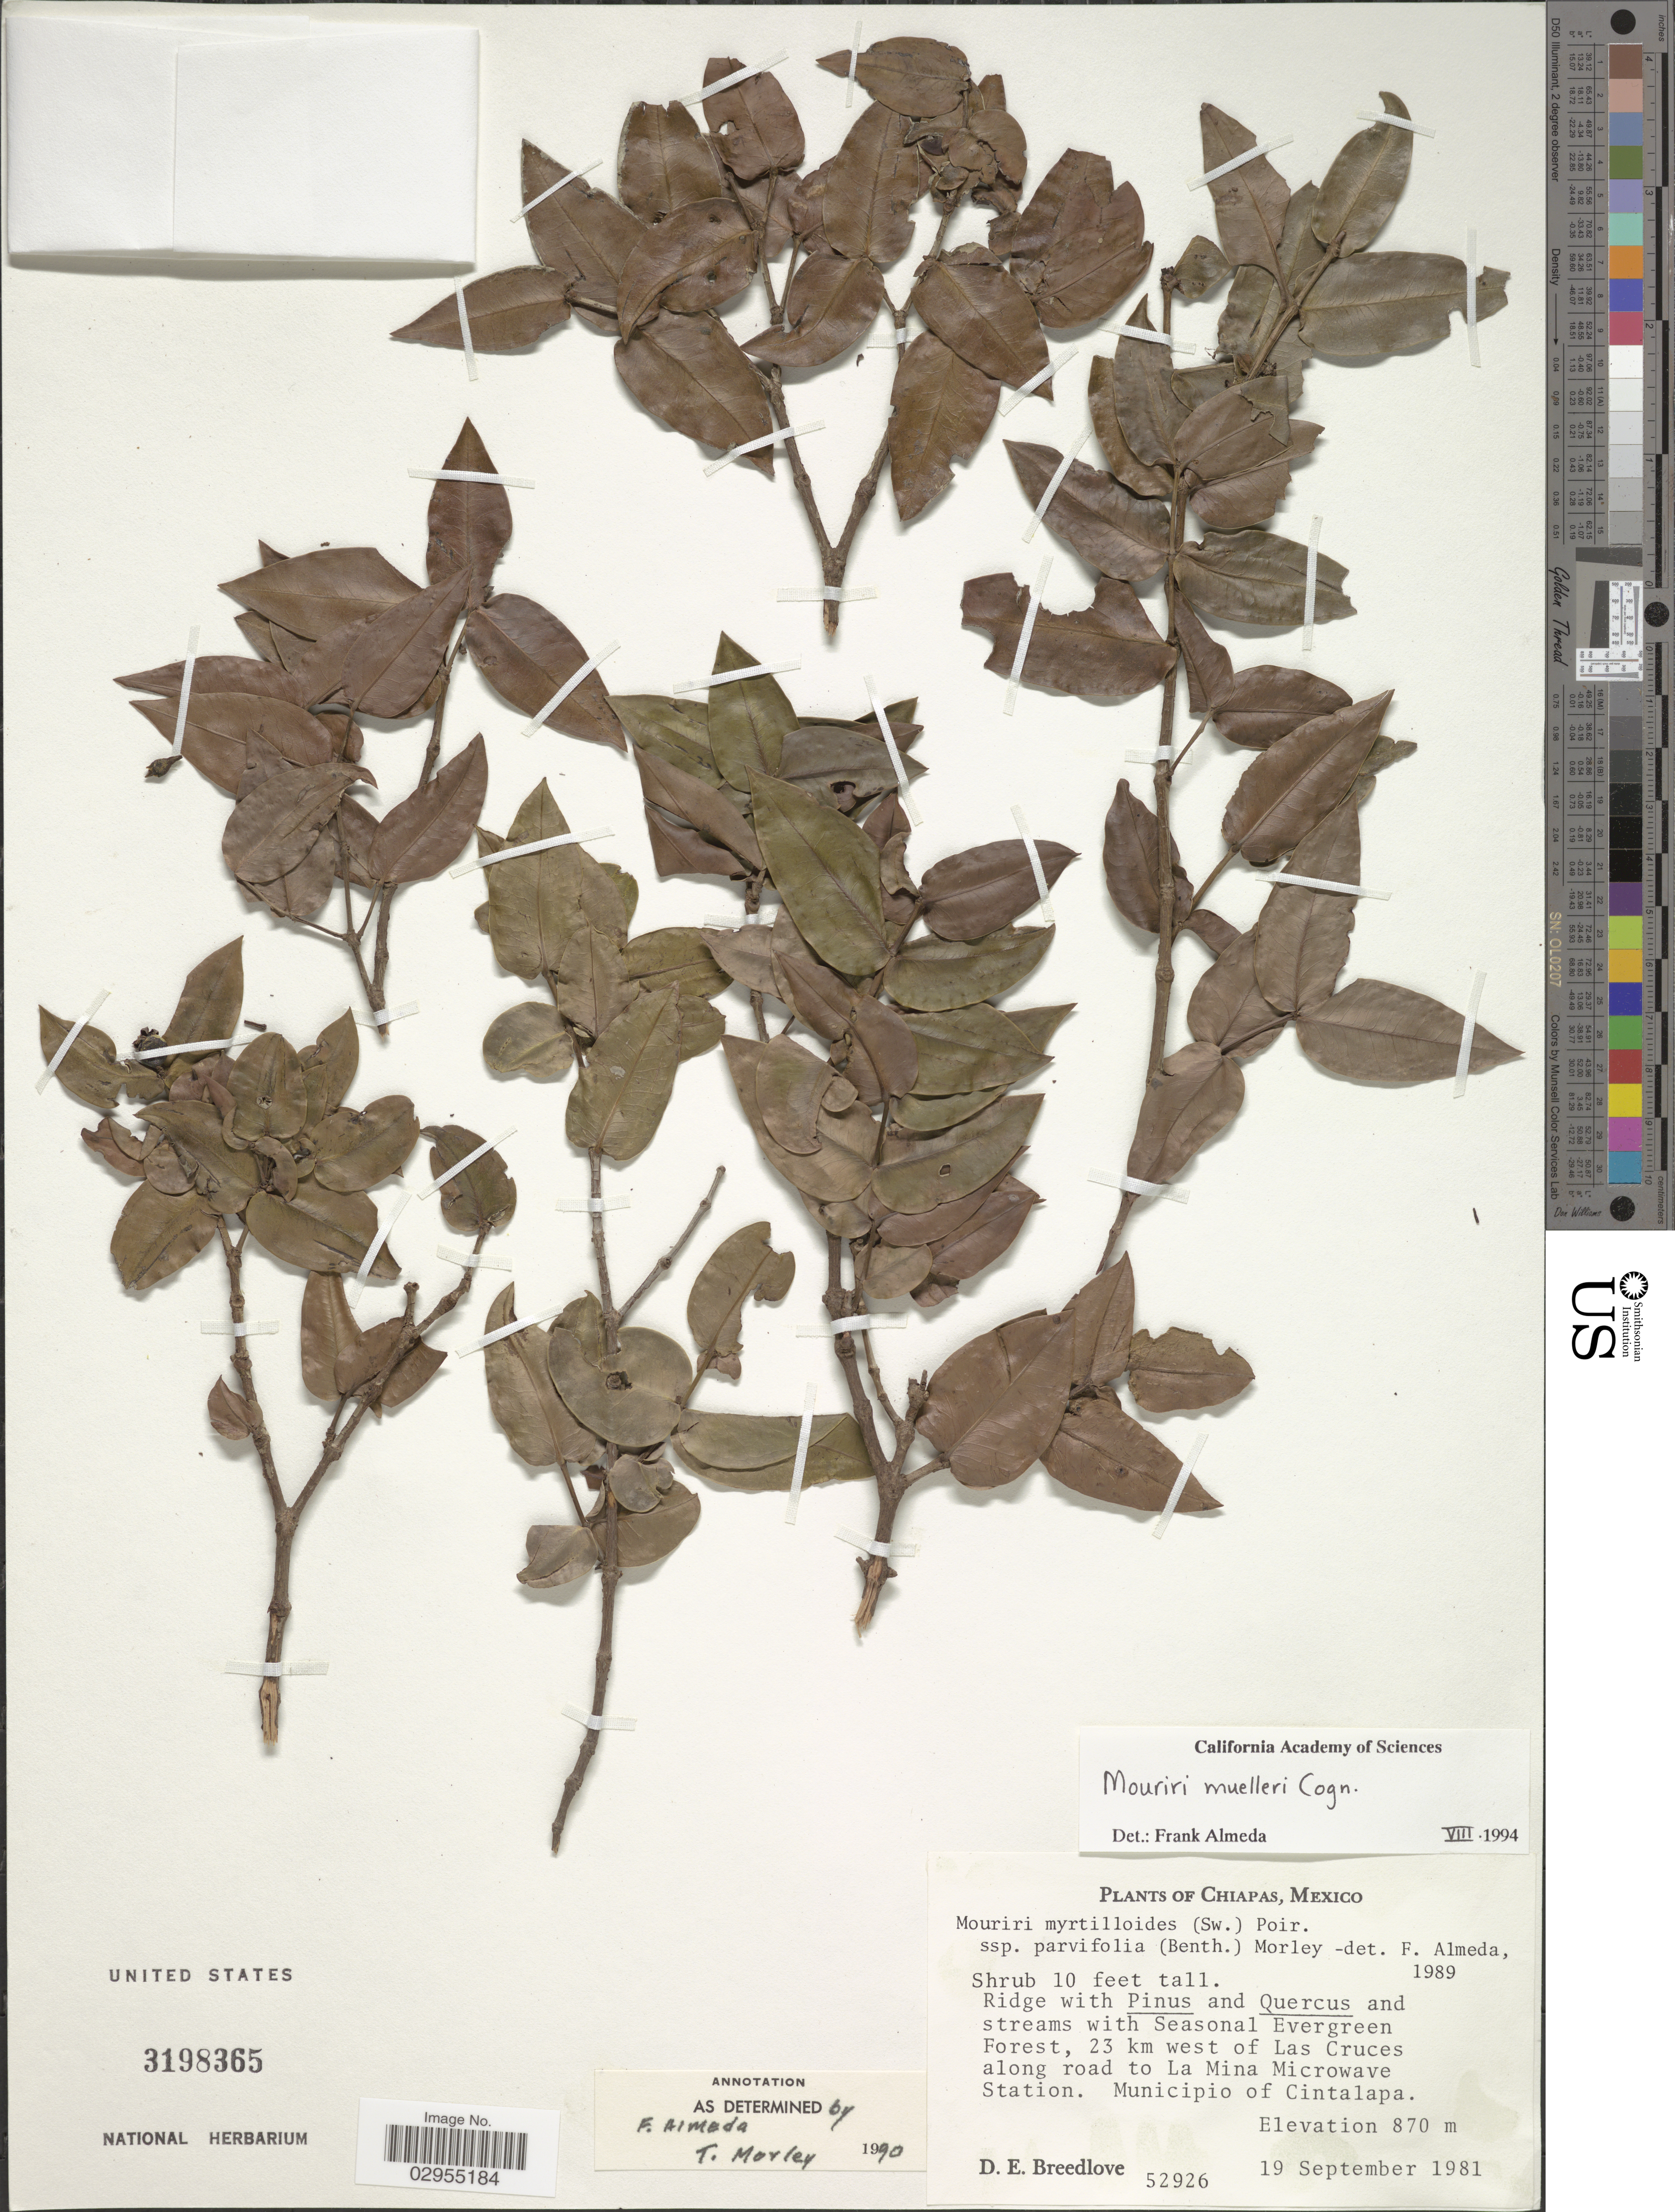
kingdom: Plantae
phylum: Tracheophyta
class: Magnoliopsida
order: Myrtales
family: Melastomataceae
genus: Mouriri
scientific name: Mouriri muelleri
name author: Cogn.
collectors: D. E. Breedlove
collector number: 52926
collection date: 1981-09-19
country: Mexico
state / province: Chiapas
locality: Seasonal Evergreen Forest, 23 km west of Las Cruces along road to La Mina Microwave Station. Municipio of Cintalapa.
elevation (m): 870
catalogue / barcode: US 3198365